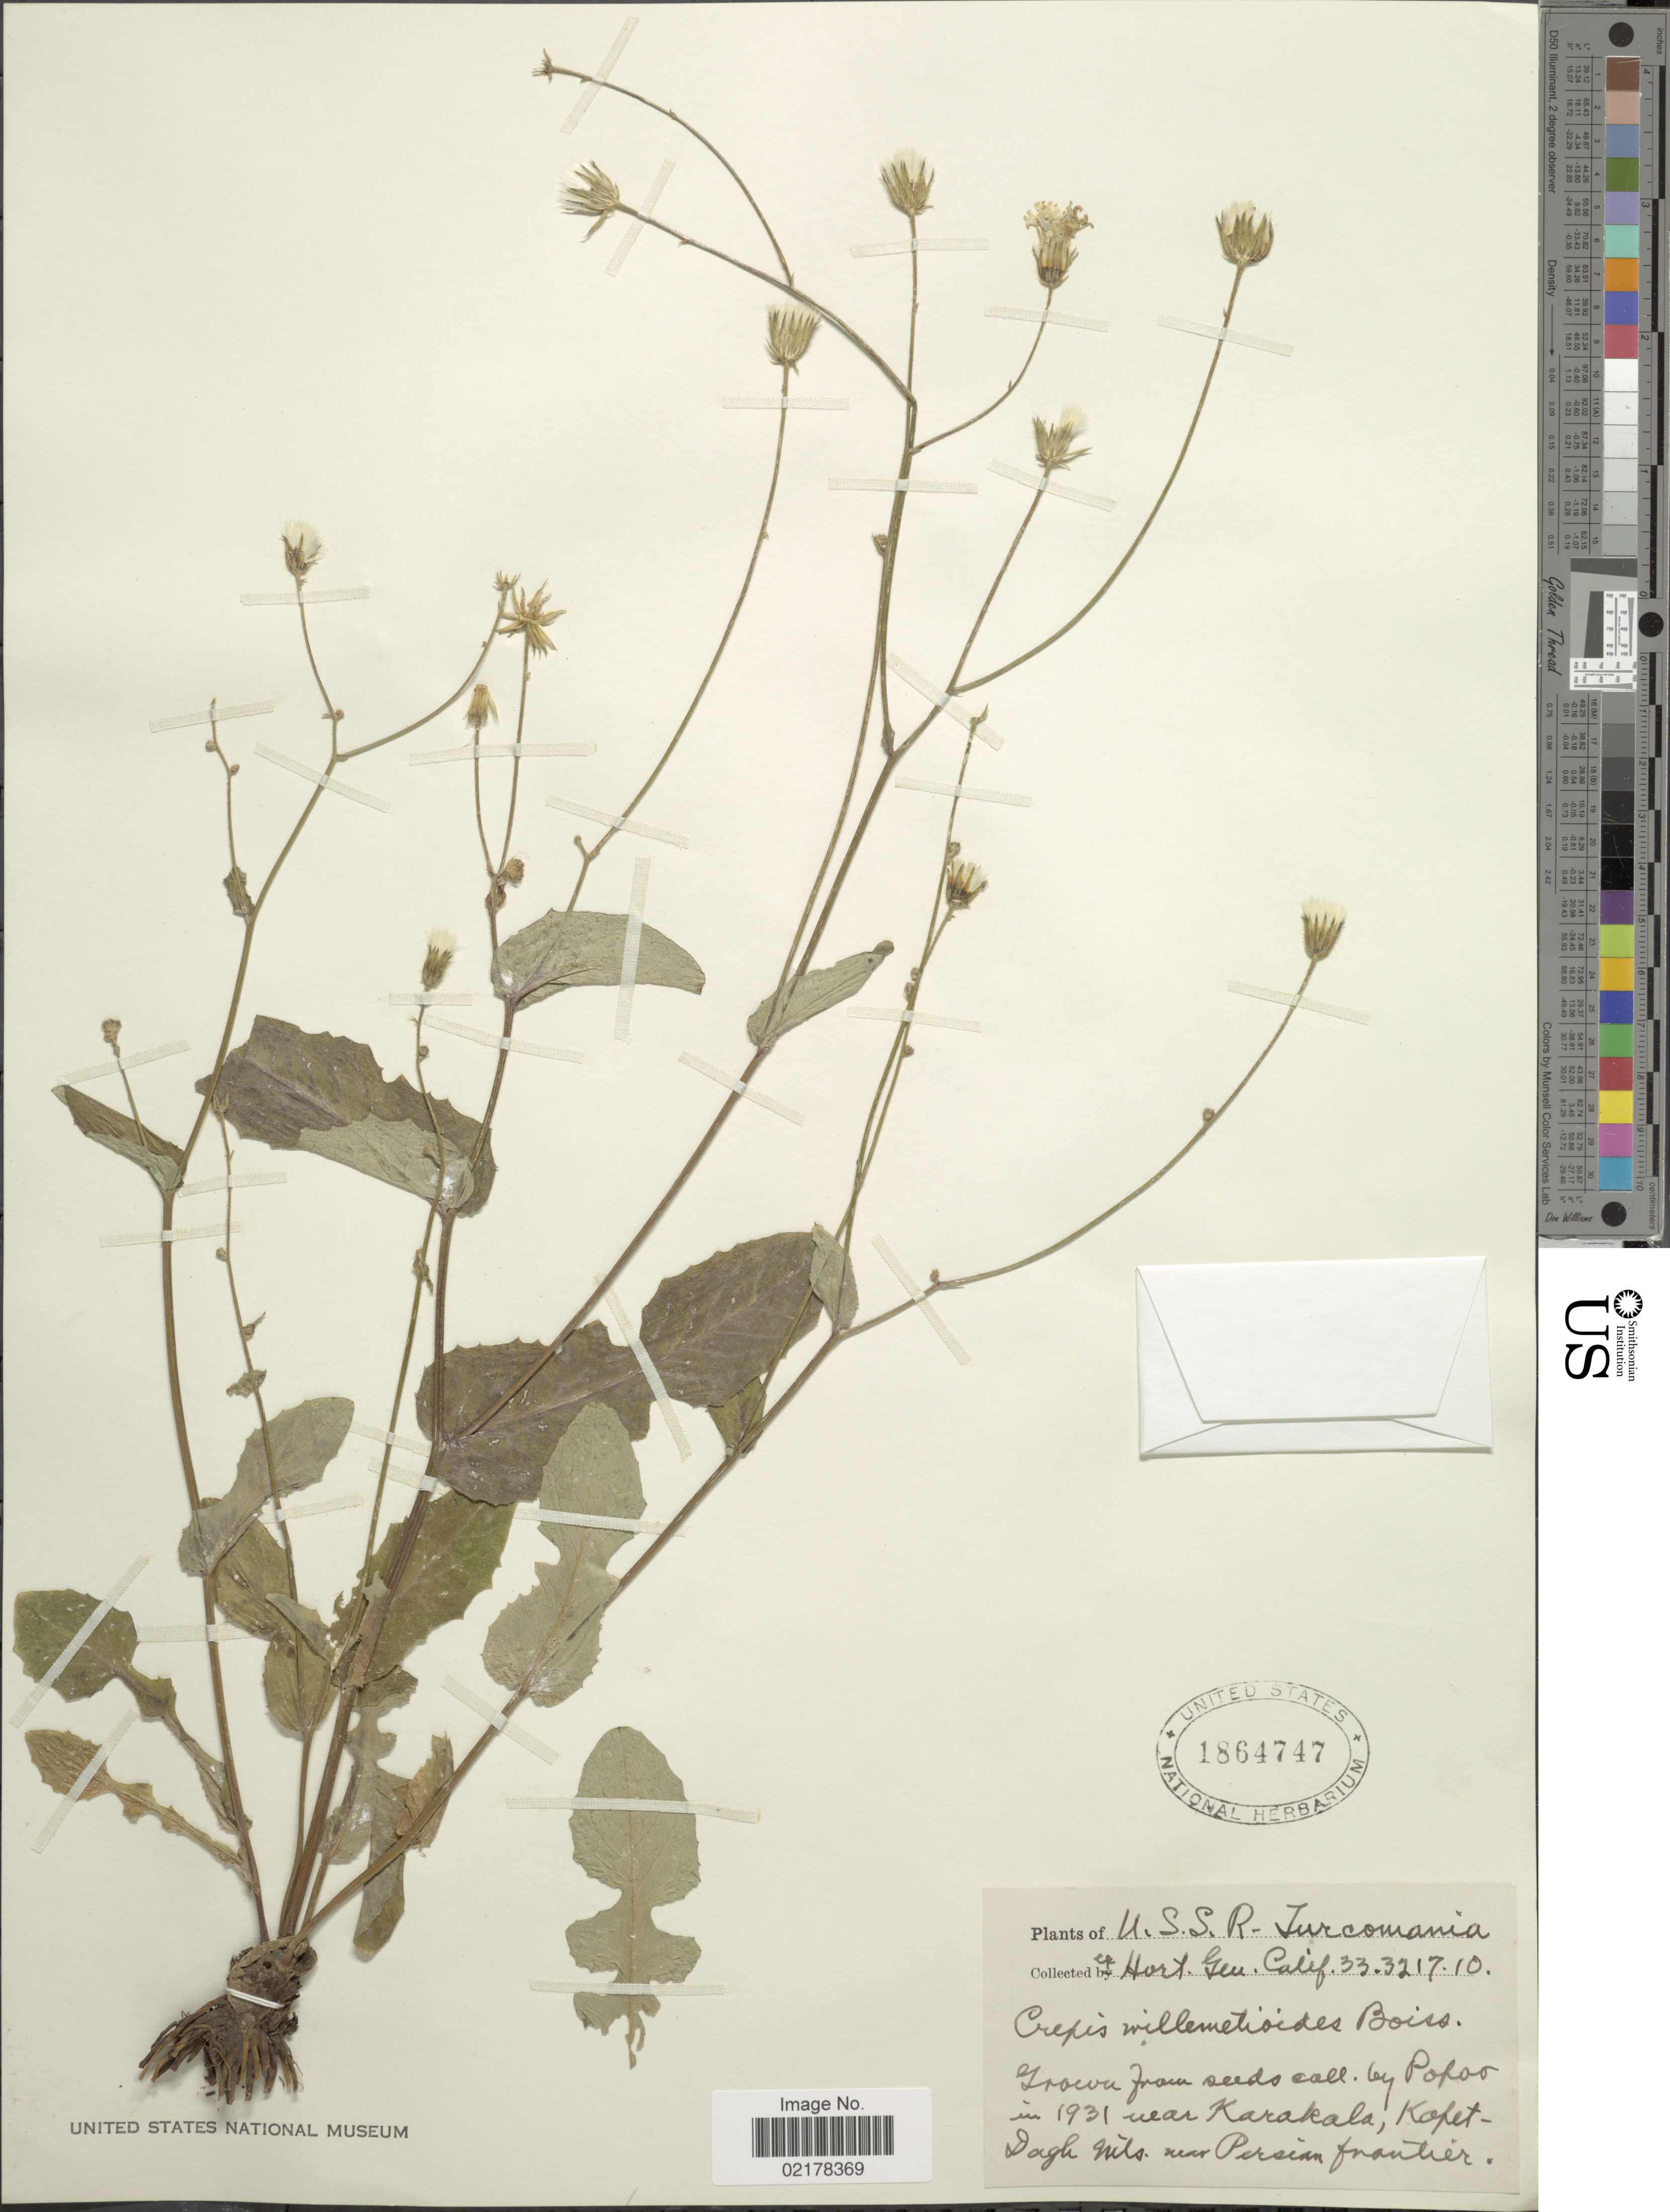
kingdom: Plantae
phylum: Tracheophyta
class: Magnoliopsida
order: Asterales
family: Asteraceae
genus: Crepis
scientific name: Crepis willemetioides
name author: Boiss.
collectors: Ex Hort. Gen. Calif.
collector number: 33.3217-10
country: Turkmenistan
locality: U.S.S.R. Turcomania.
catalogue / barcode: US 1864747